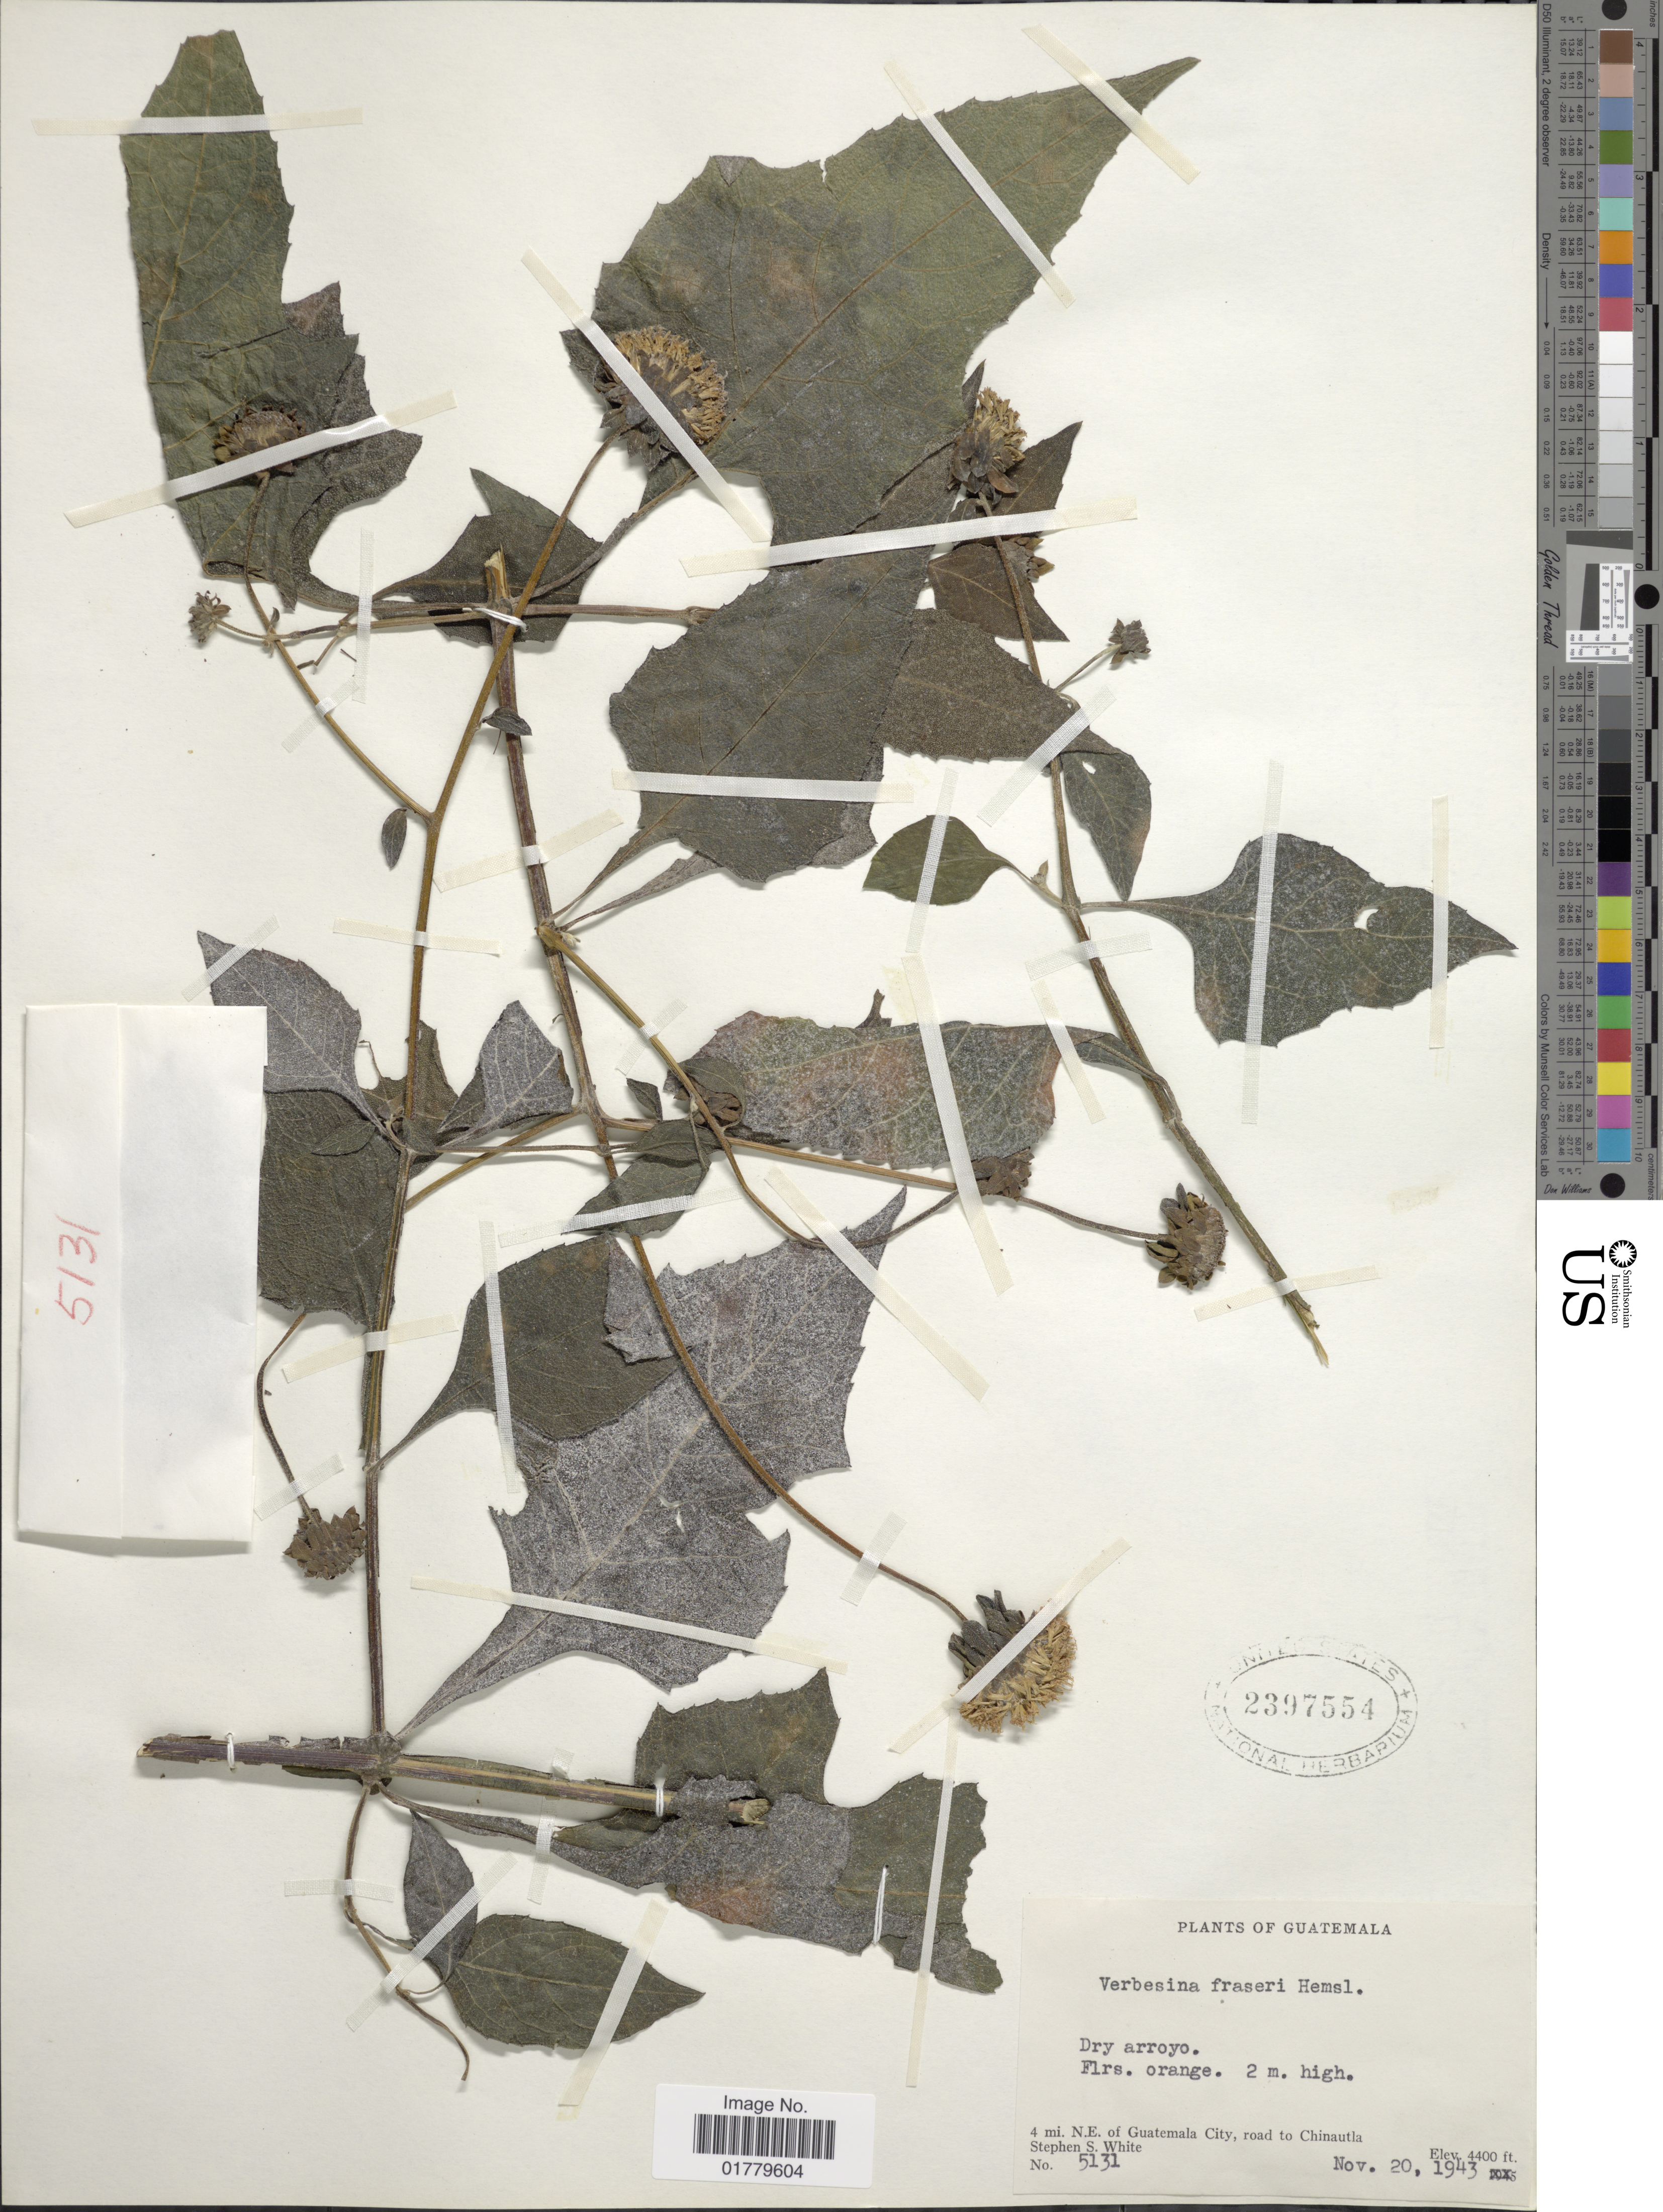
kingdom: Plantae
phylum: Tracheophyta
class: Magnoliopsida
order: Asterales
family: Asteraceae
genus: Verbesina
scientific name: Verbesina fraseri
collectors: S. S. White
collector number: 5131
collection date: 1943-11-20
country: Guatemala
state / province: Guatemala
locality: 4 mi. N.E. of Guatemala City, road to Chinautla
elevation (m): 1341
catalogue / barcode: US 2397554